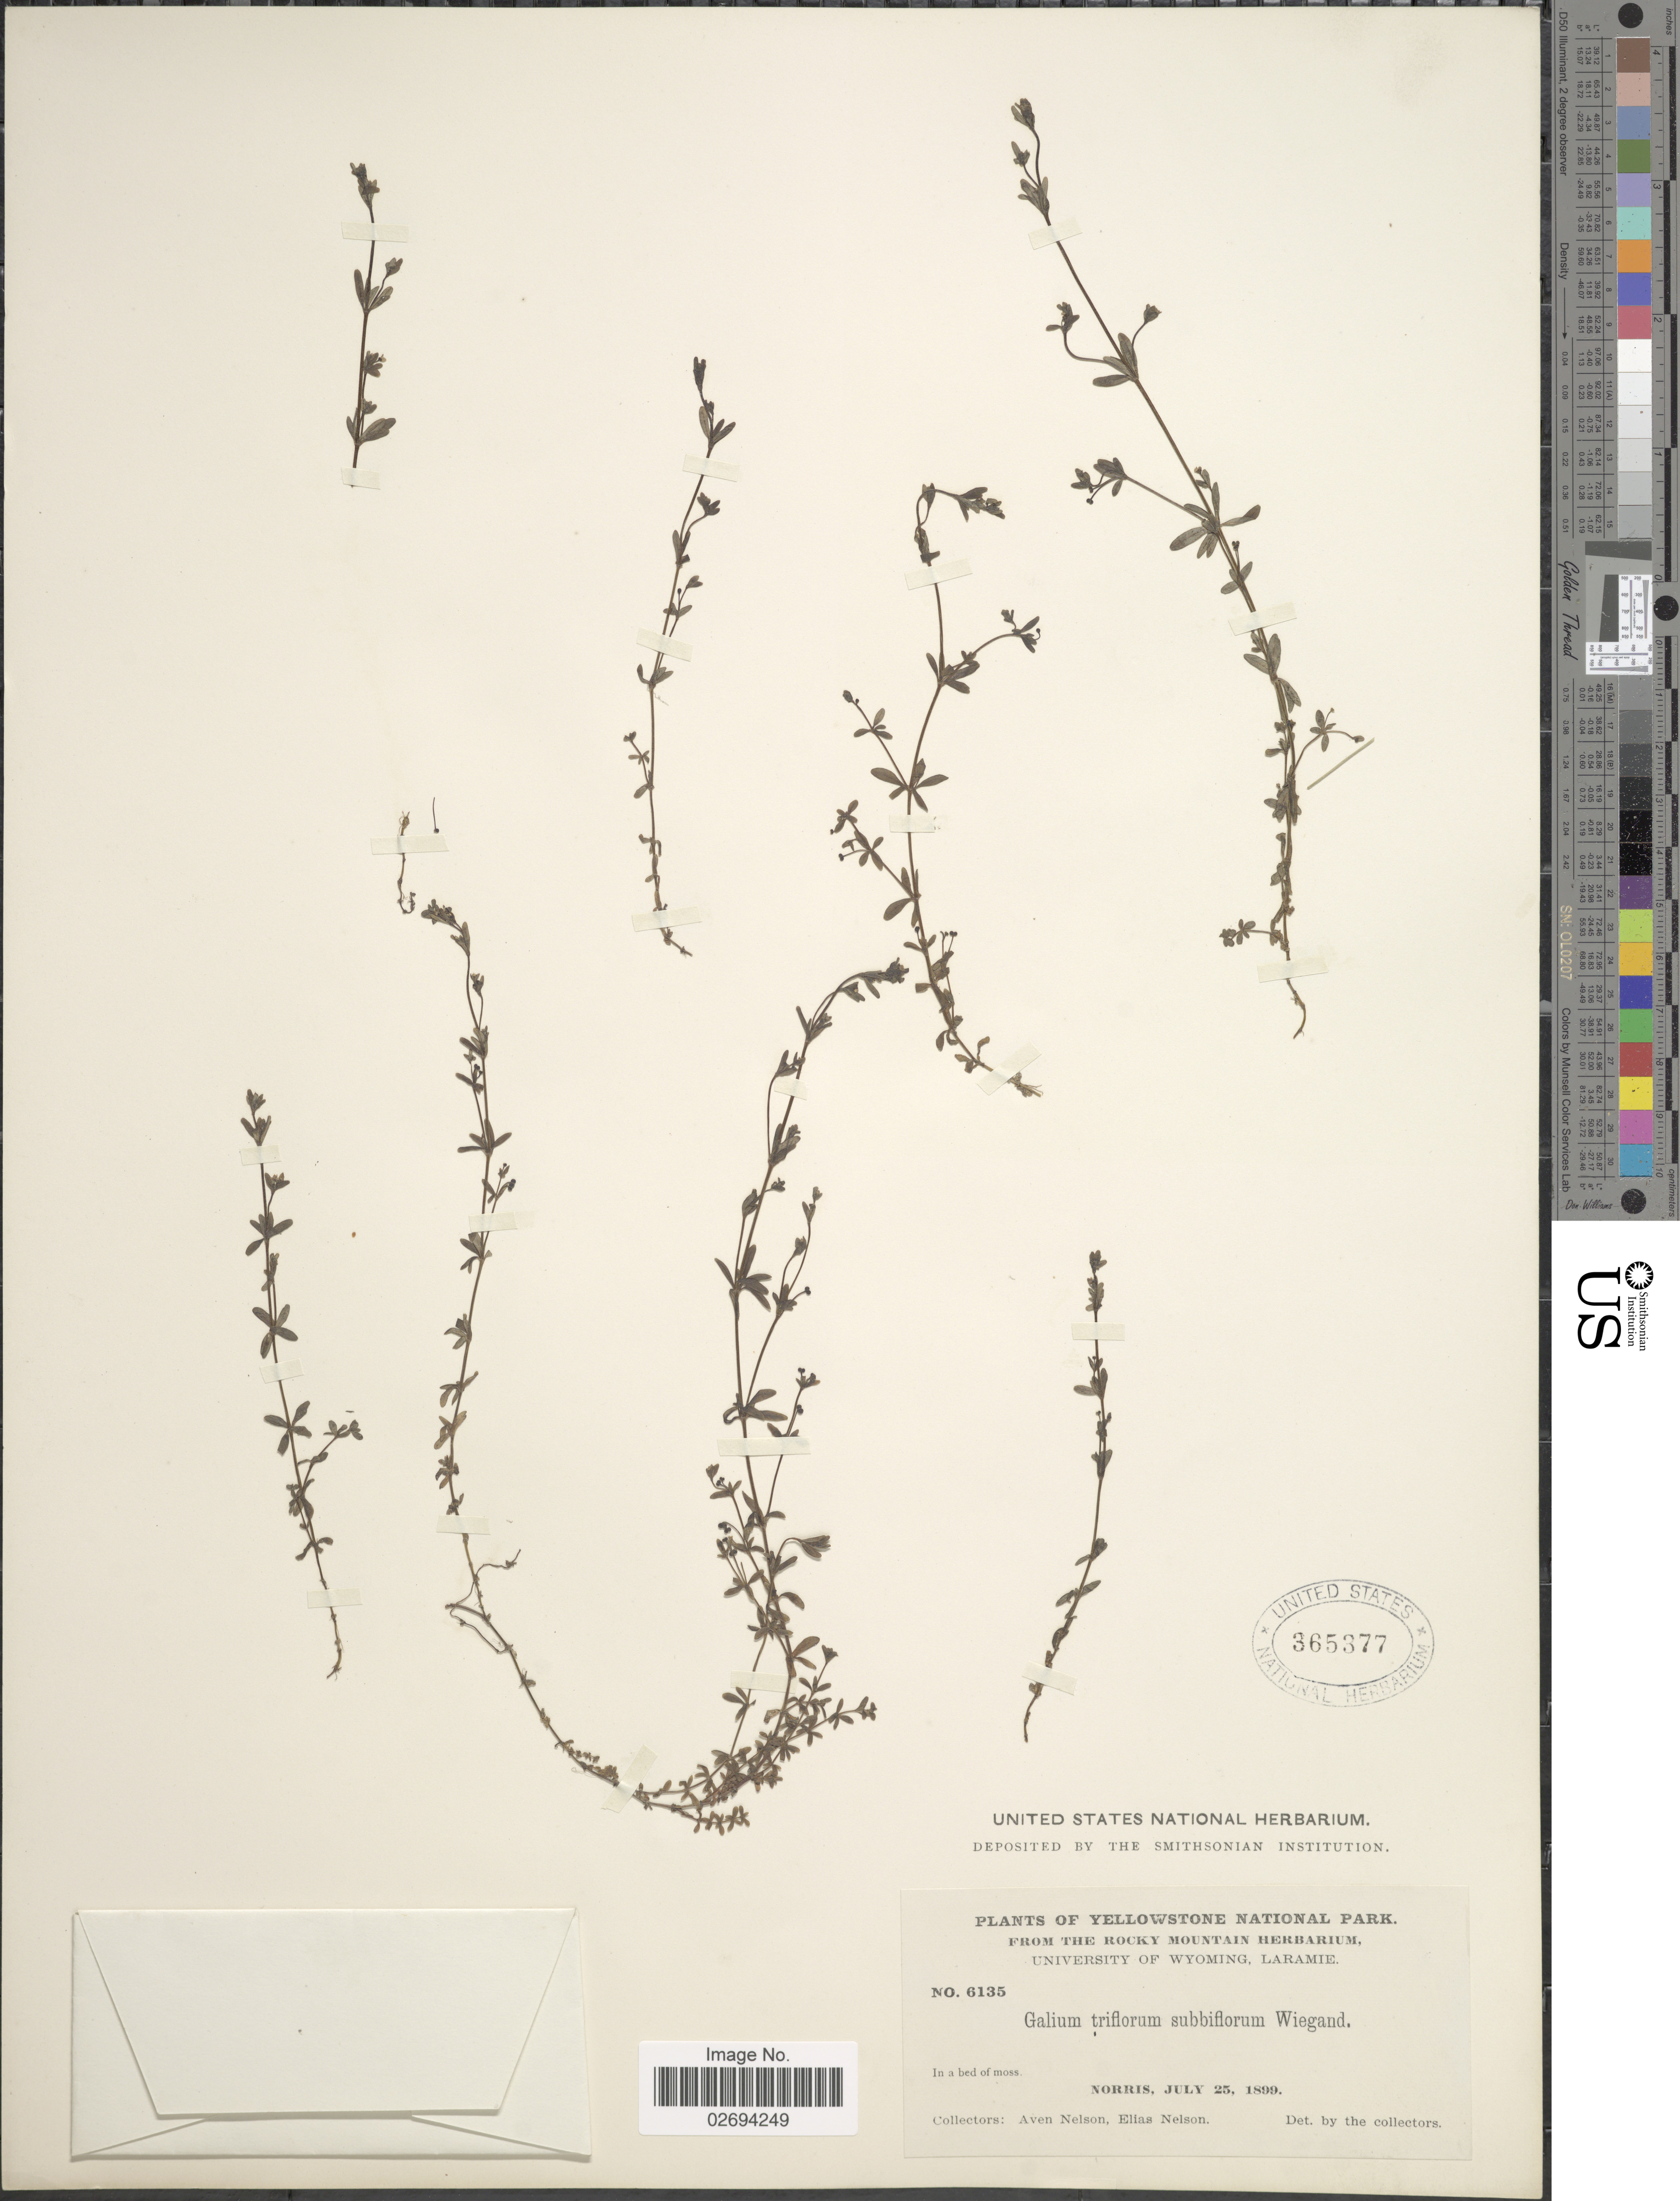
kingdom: Plantae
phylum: Tracheophyta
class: Magnoliopsida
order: Gentianales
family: Rubiaceae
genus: Galium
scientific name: Galium trifidum var. subbiflorum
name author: Wiegand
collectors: A. Nelson & E. Nelson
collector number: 6135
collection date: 1899-07-25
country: United States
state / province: Wyoming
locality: Yellowstone National Park. Norris.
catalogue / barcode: US 365377